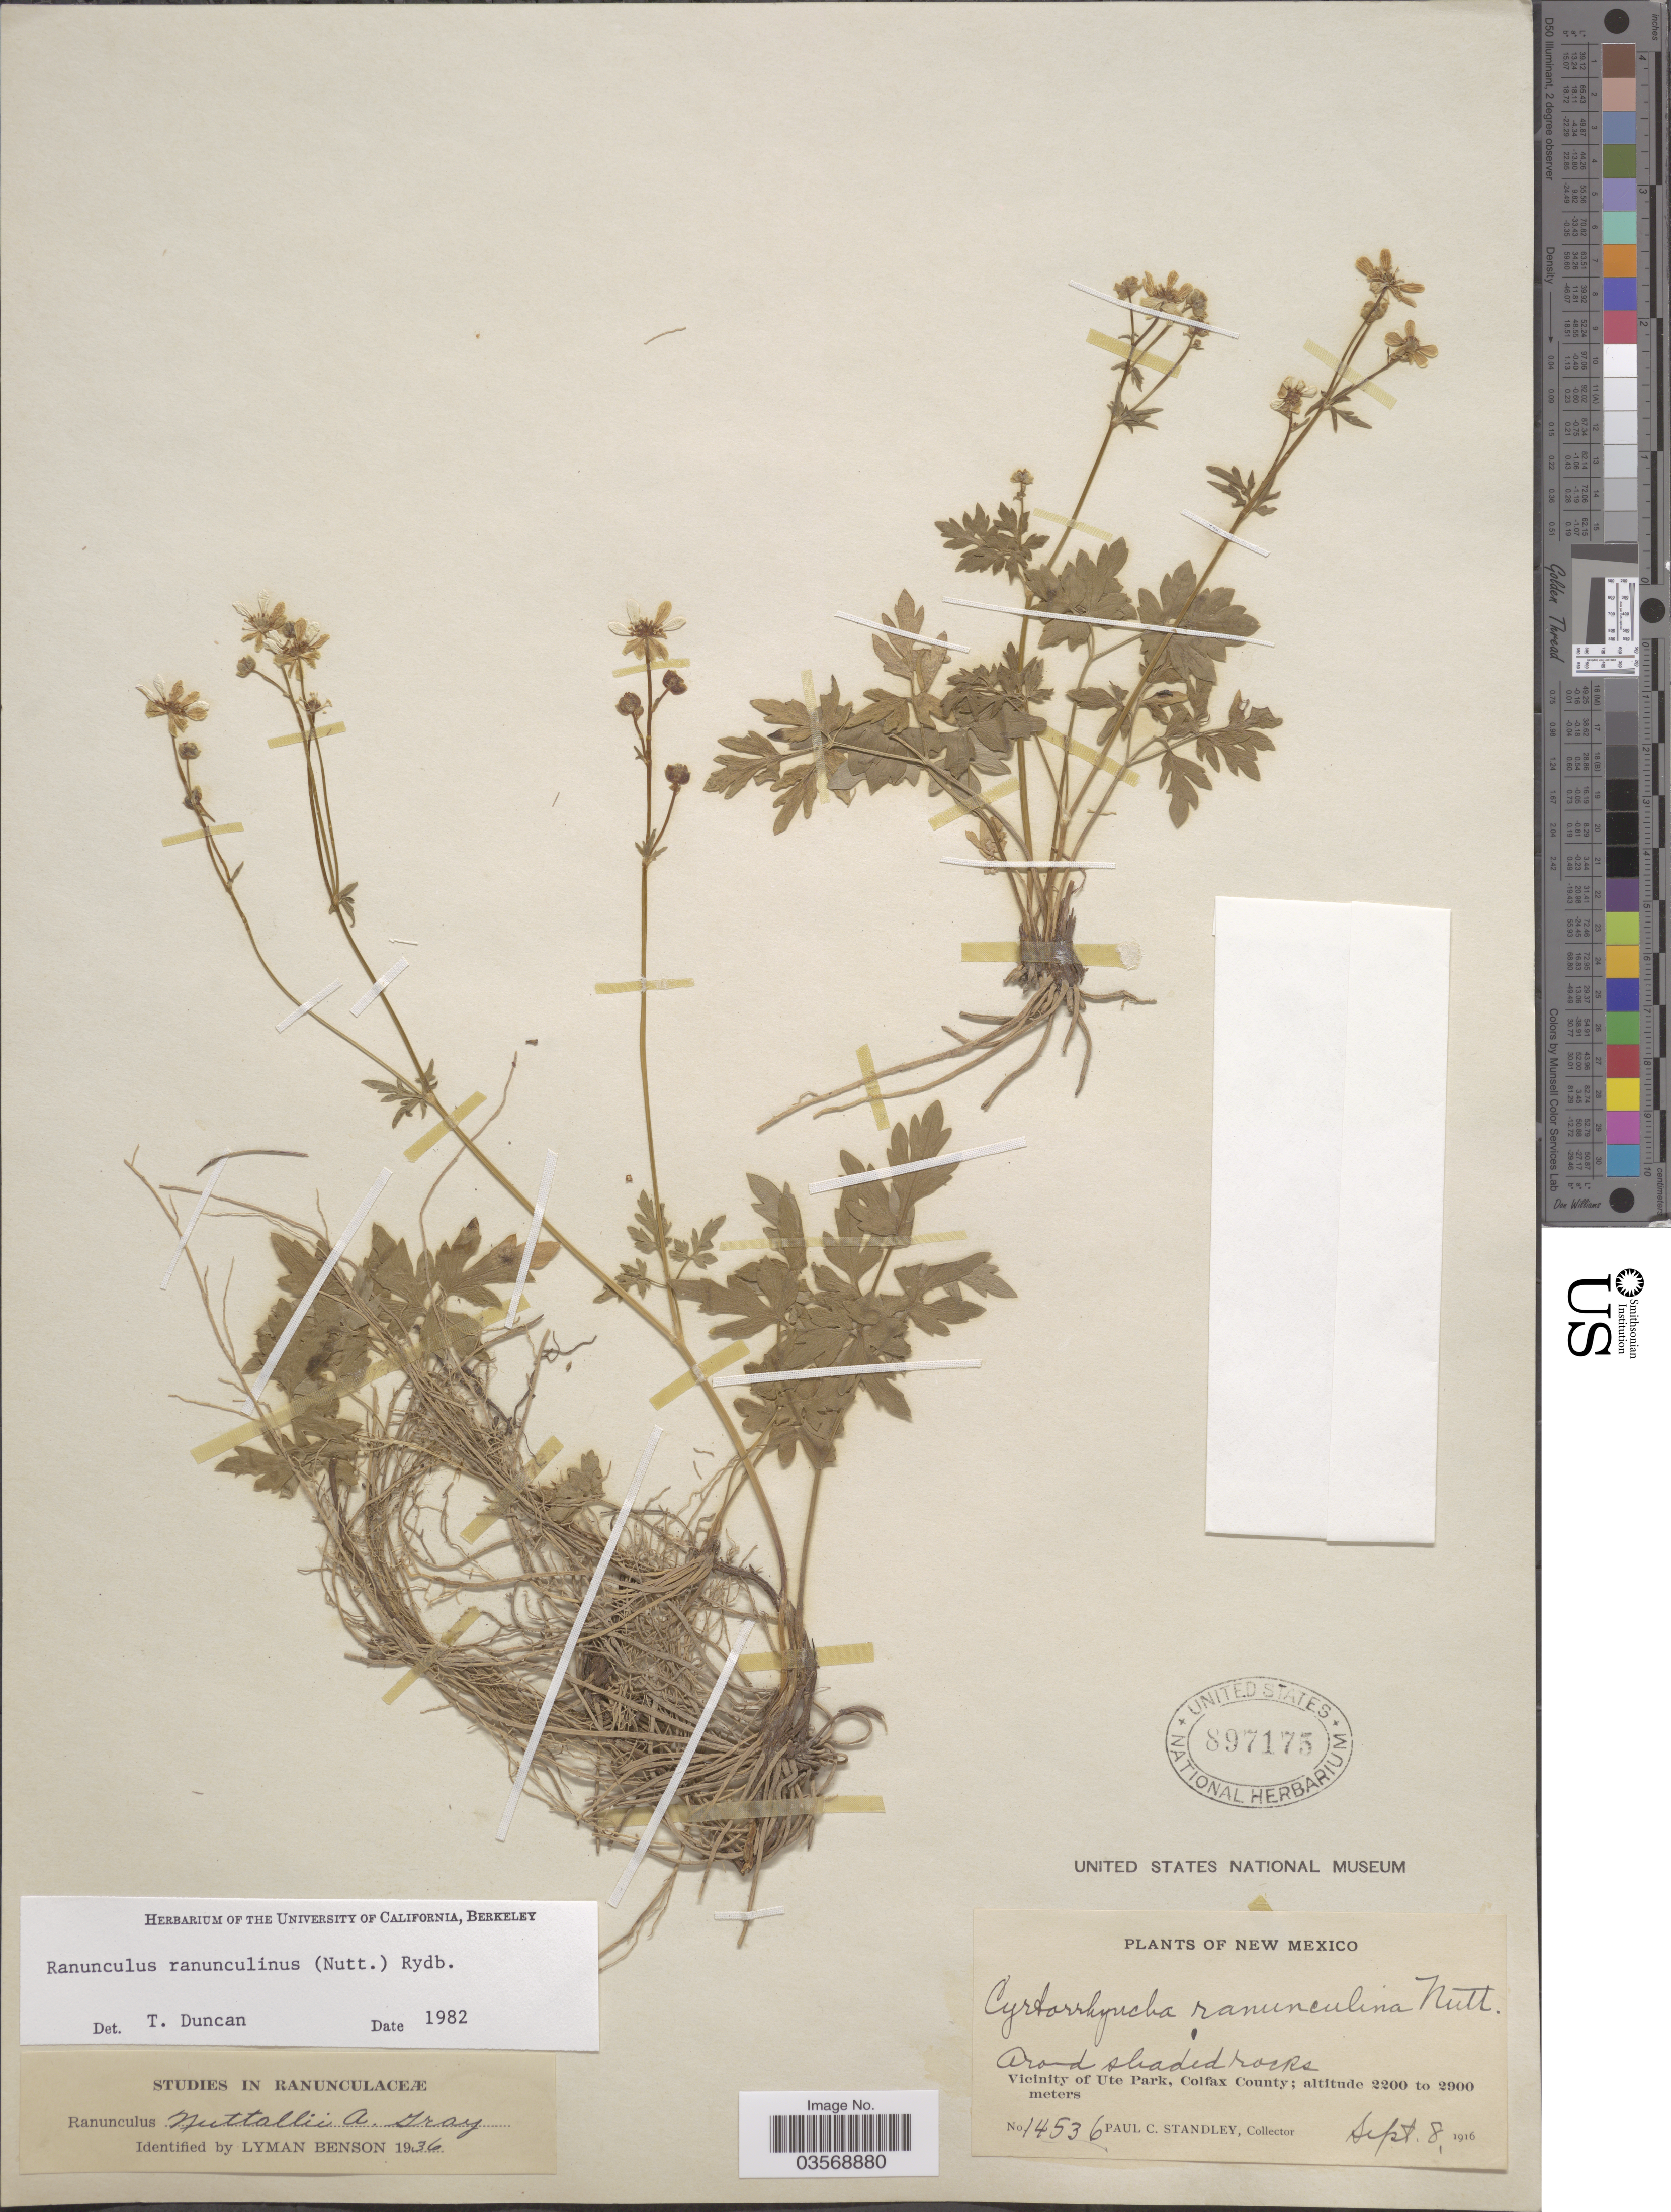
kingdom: Plantae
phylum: Tracheophyta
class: Magnoliopsida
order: Ranunculales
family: Ranunculaceae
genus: Ranunculus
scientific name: Ranunculus ranunculinus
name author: (Nutt.) Rydb.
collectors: P. C. Standley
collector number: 14536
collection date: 1916-09-08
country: United States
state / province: New Mexico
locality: Vicinity of Ute Park, Colfax County.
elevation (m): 2200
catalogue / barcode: US 897175